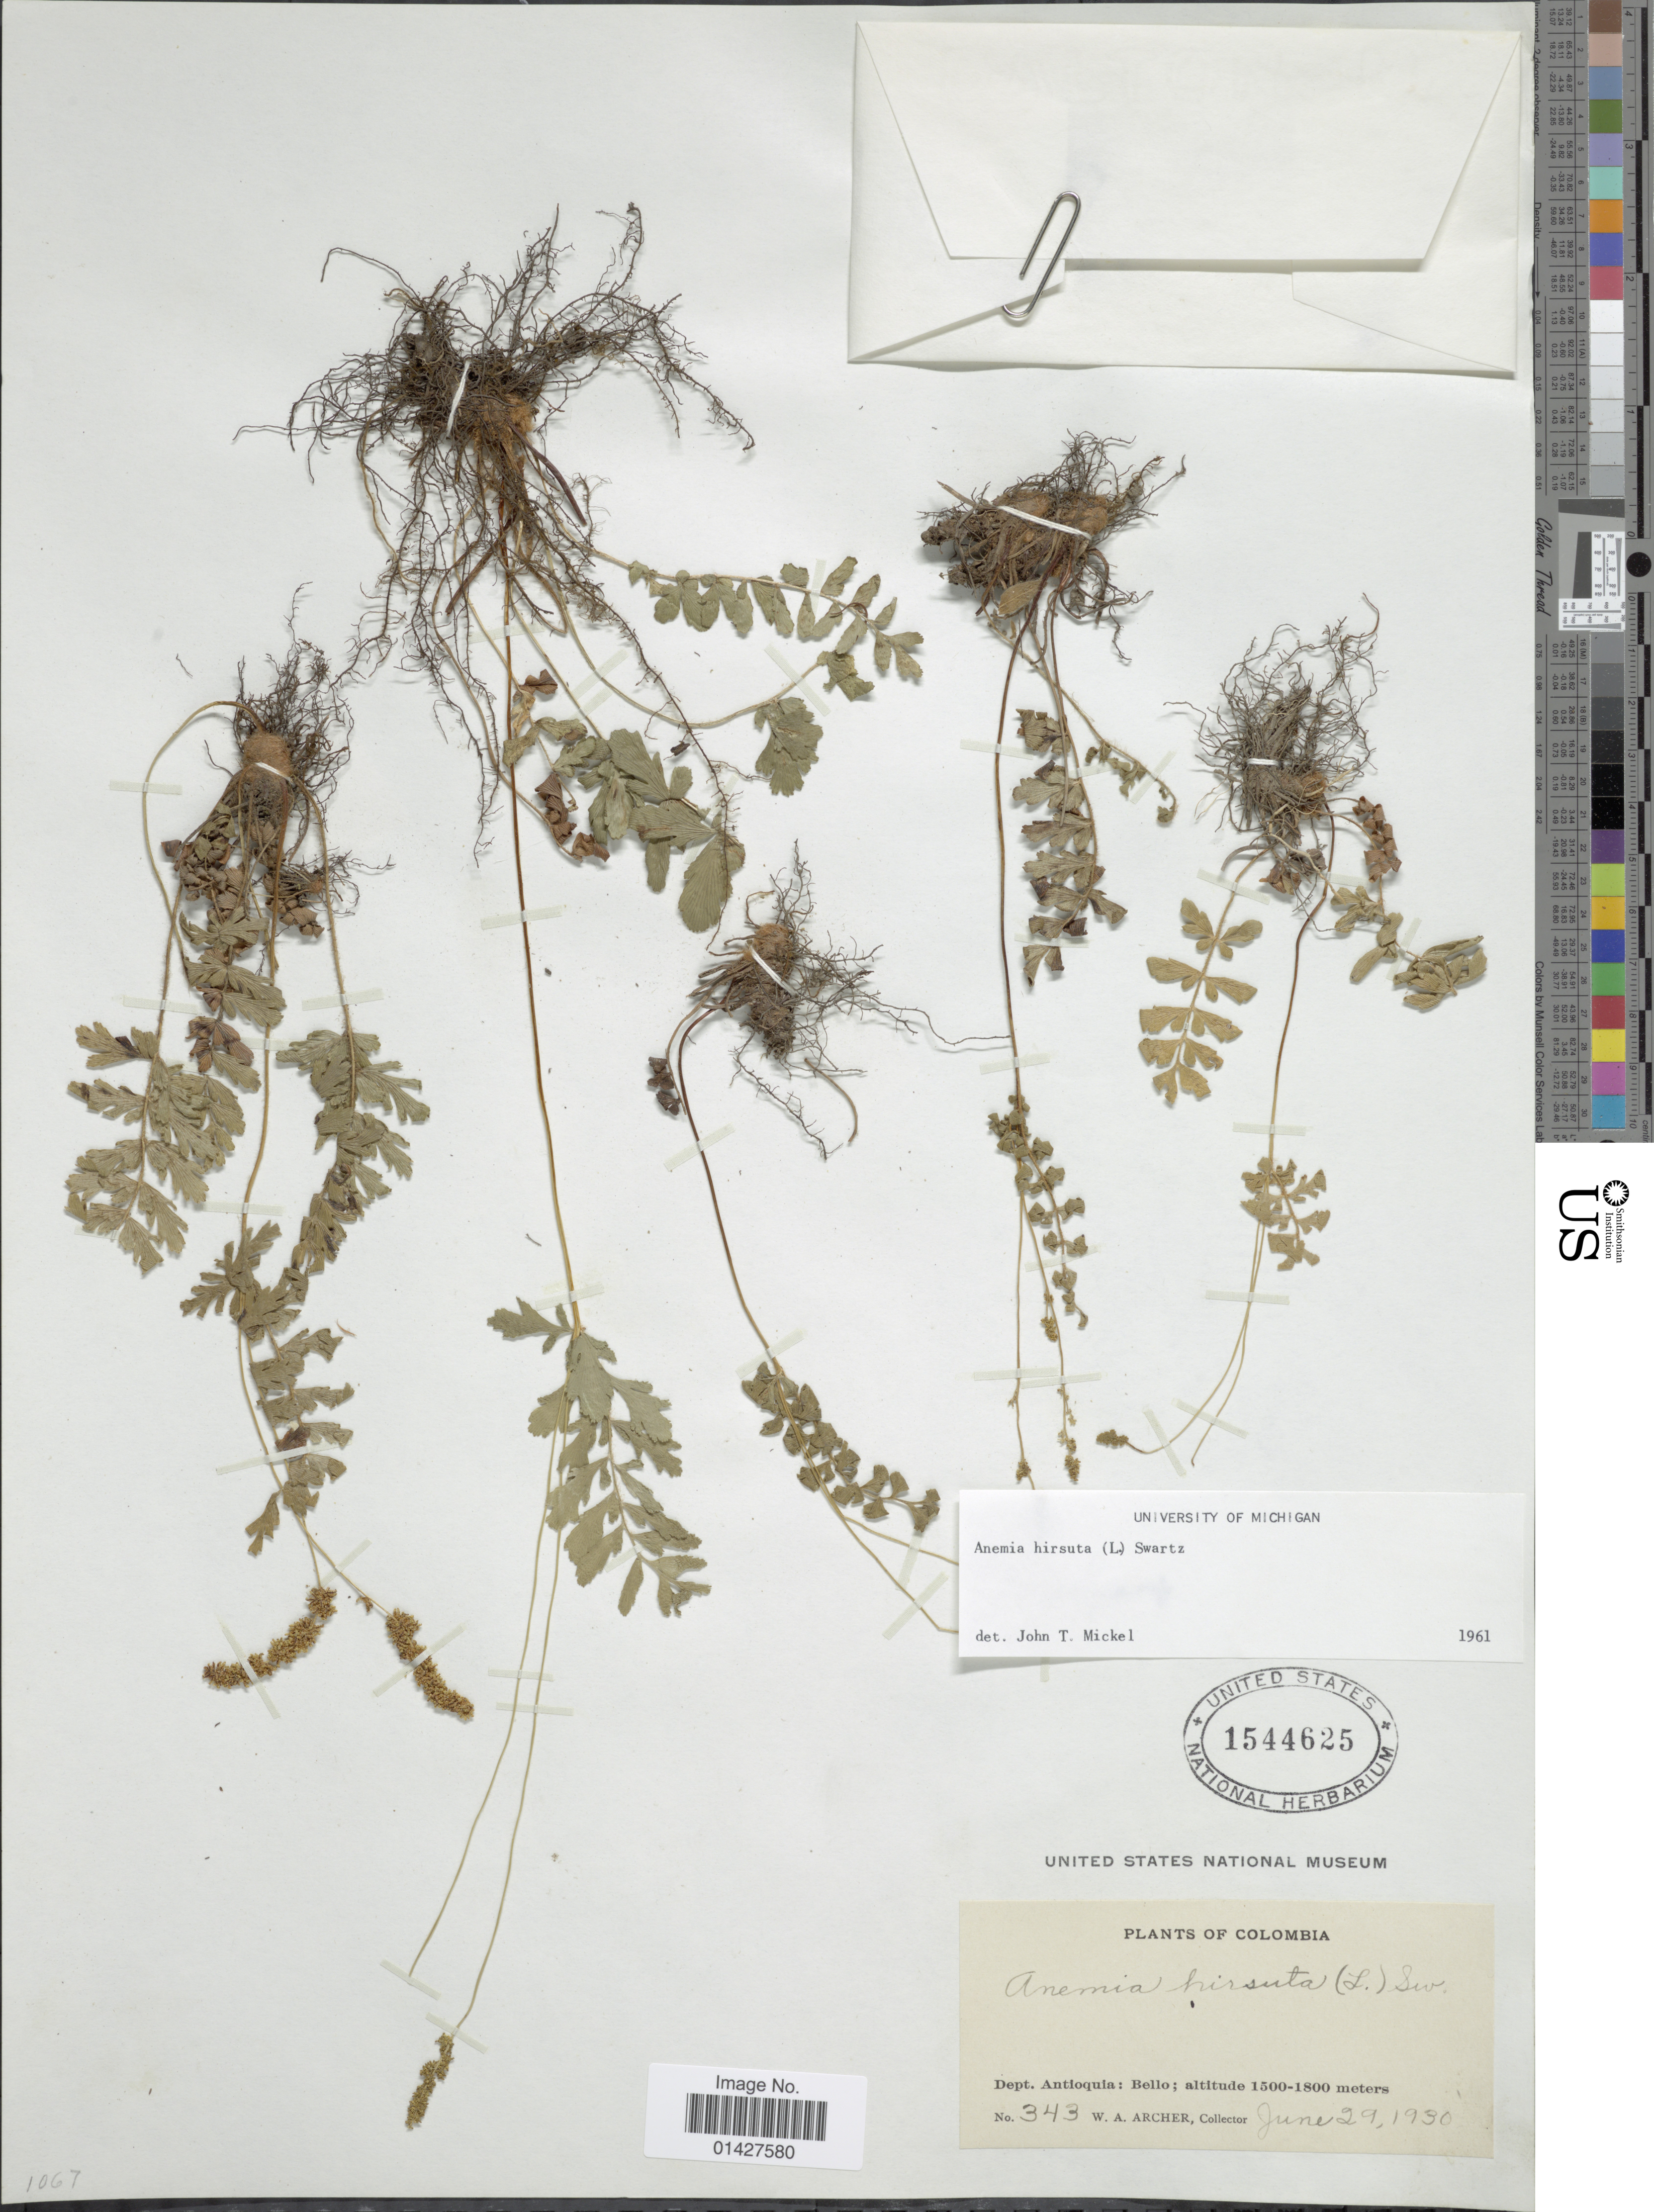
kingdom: Plantae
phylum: Tracheophyta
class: Polypodiopsida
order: Schizaeales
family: Anemiaceae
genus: Anemia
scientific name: Anemia hirsuta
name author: (L.) Sw.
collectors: W. A. Archer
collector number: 343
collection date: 1930-06-29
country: Colombia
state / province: Antioquia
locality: Dept. Antioguia: Bello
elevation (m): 1500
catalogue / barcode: US 1544625